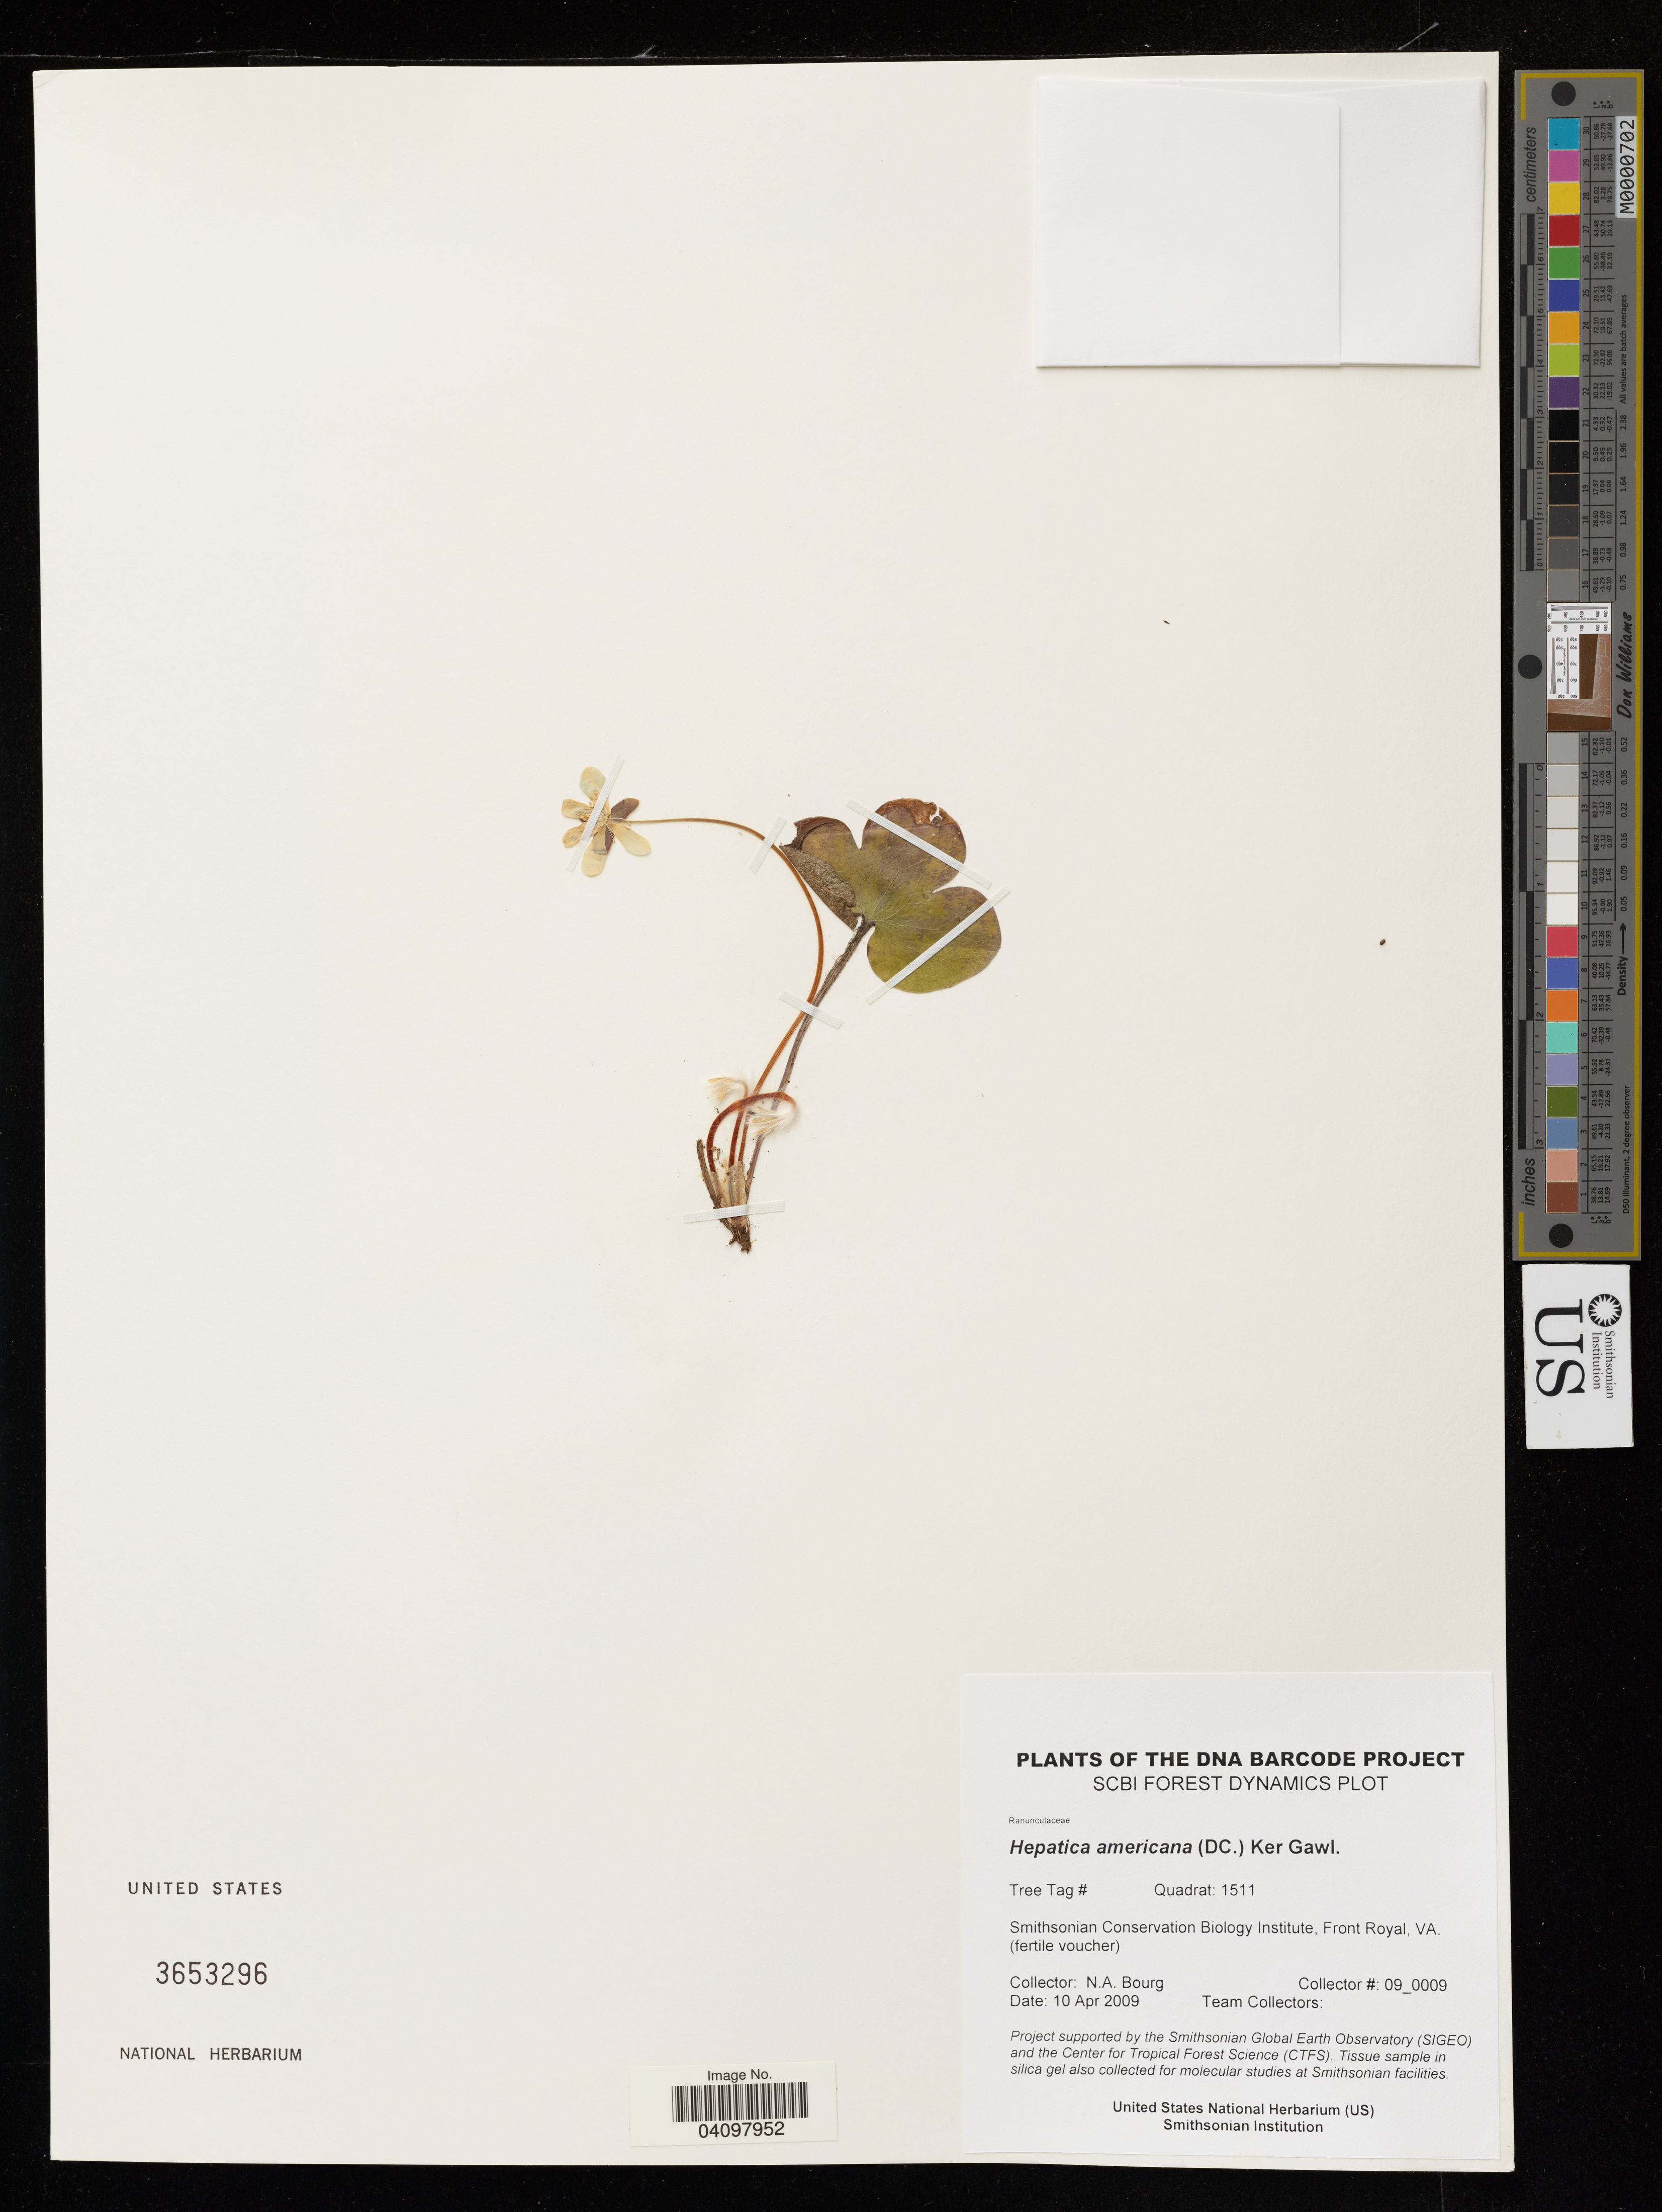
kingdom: Plantae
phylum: Tracheophyta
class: Magnoliopsida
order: Ranunculales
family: Ranunculaceae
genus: Hepatica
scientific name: Hepatica americana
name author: (DC.) Ker Gawl.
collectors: N. A. Bourg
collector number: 09_0009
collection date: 2009-04-10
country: United States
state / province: Virginia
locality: Smithsonian Conservation Biology Institute, Front Royal.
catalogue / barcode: US 3653296